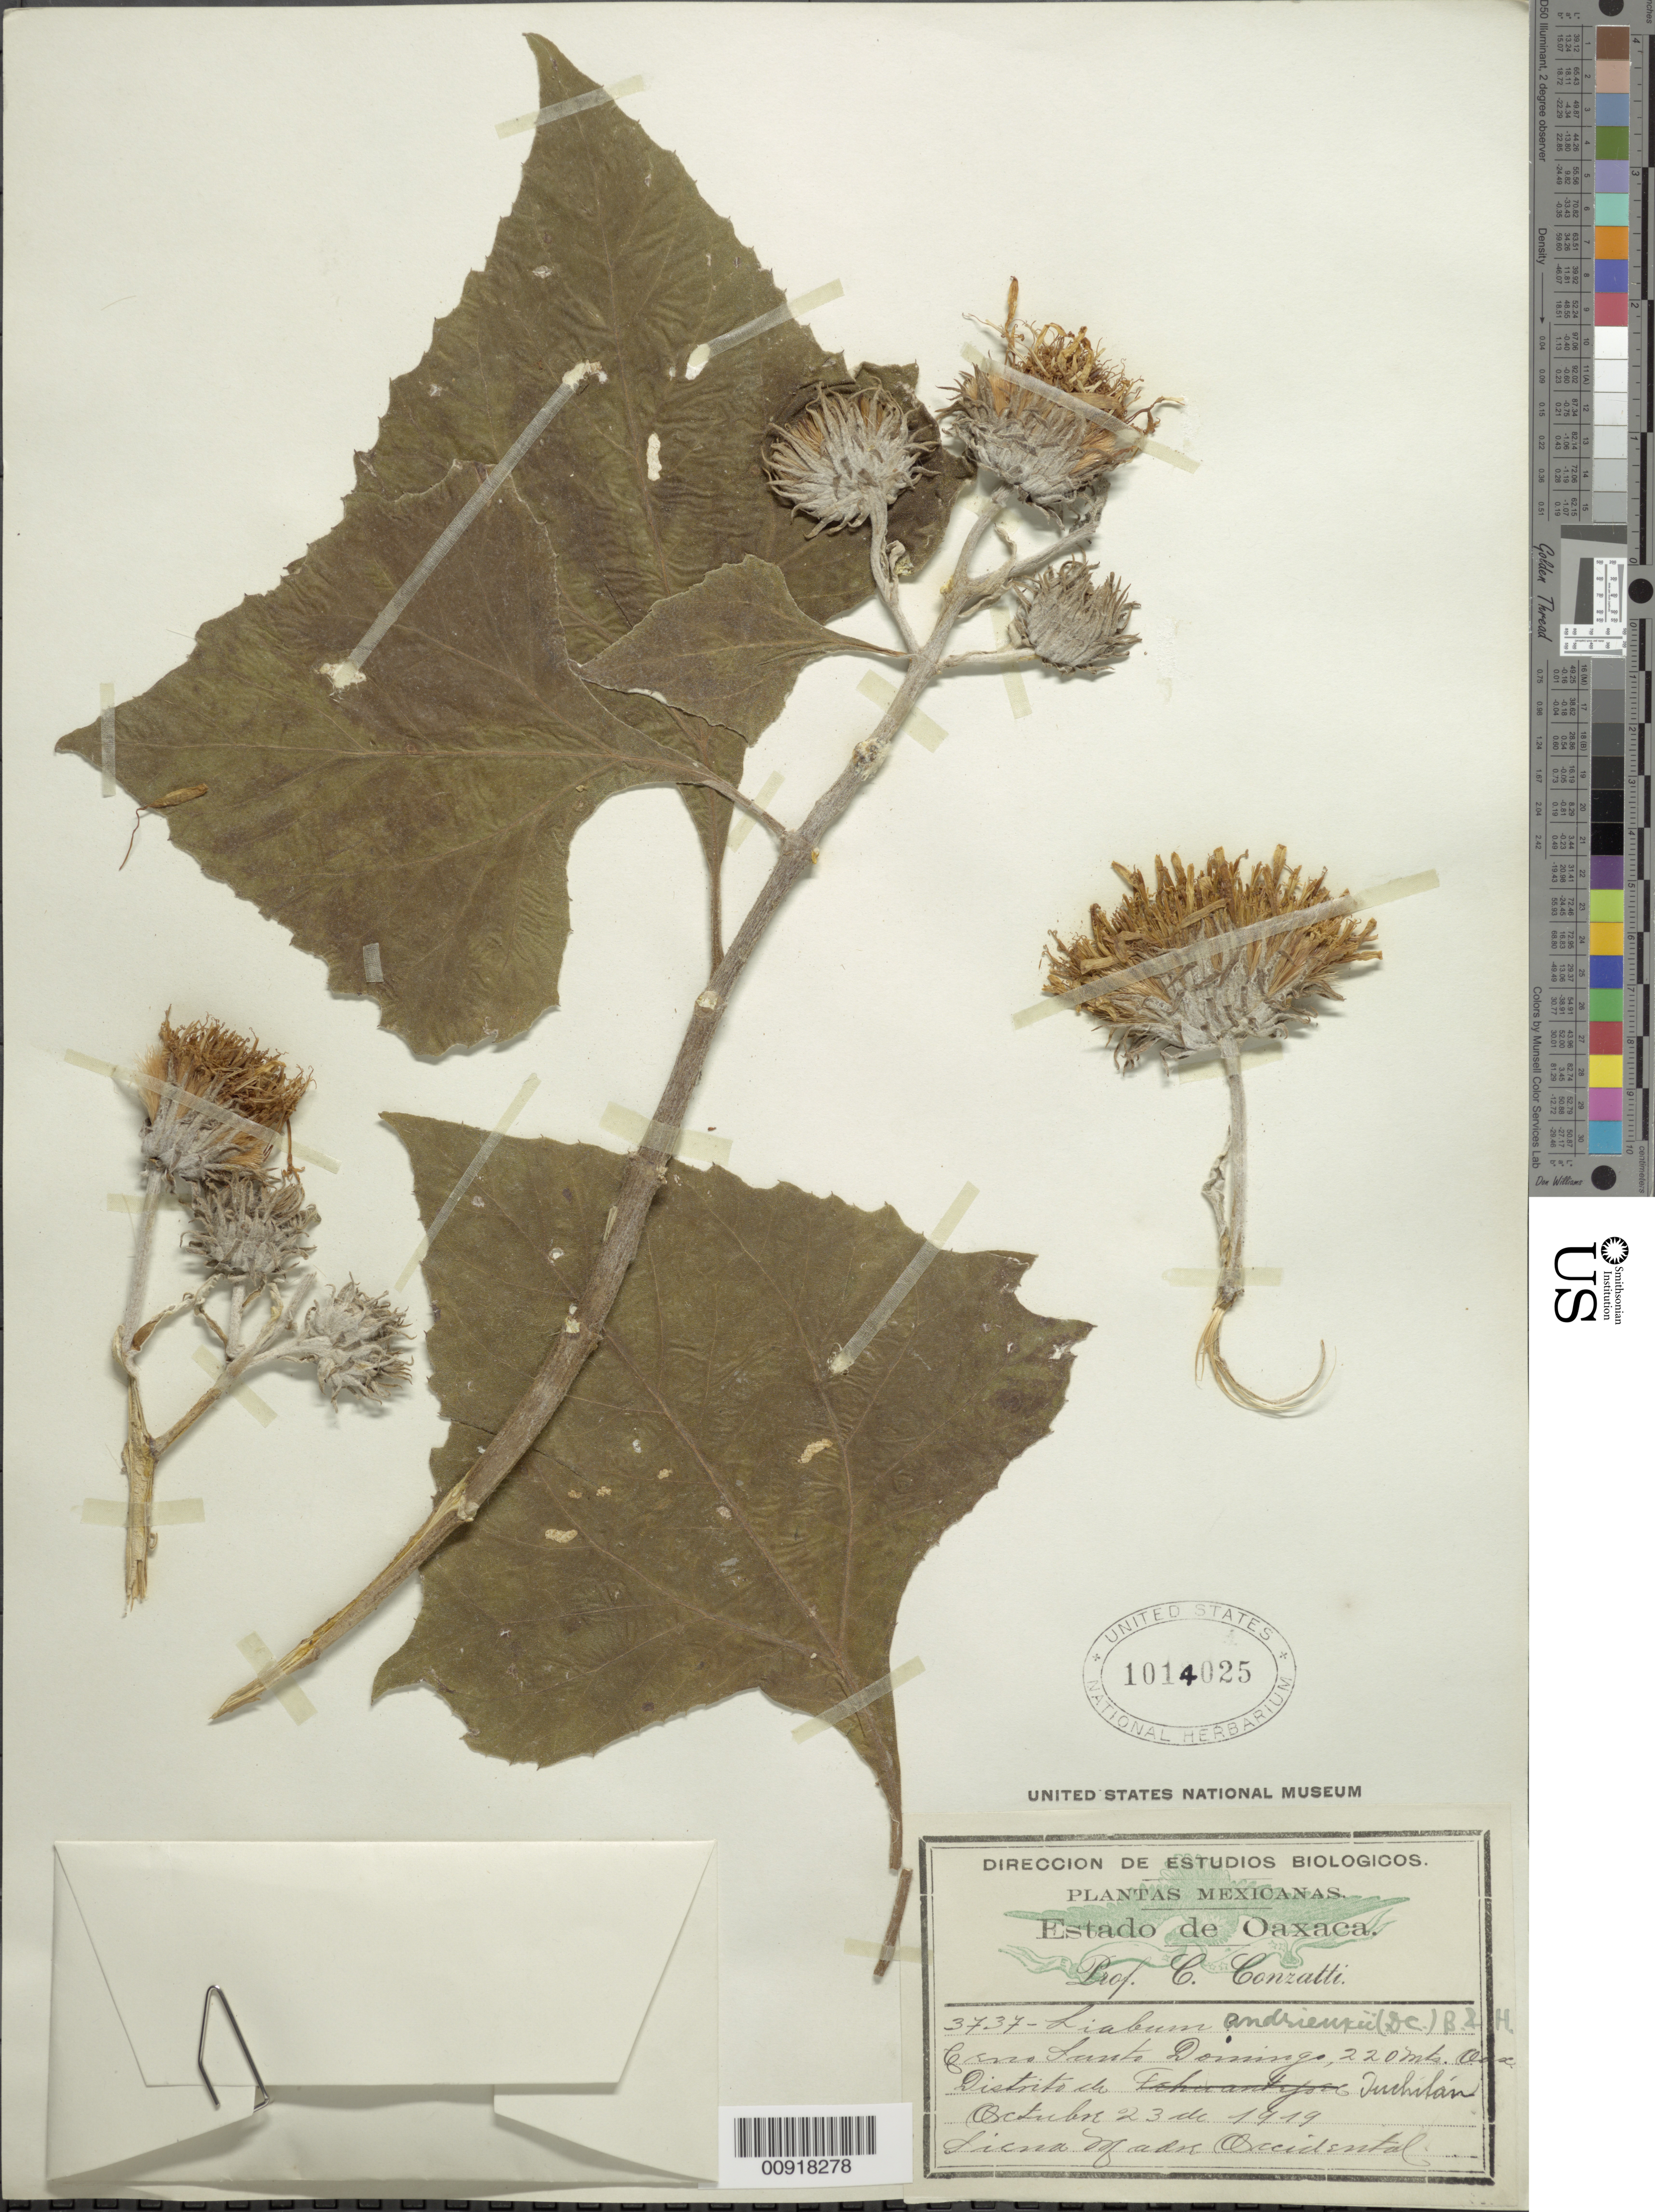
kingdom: Plantae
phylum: Tracheophyta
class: Magnoliopsida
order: Asterales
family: Asteraceae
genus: Sinclairia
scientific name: Sinclairia andrieuxii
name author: (DC.) H. Rob. & Brettell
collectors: C. Conzatti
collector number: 3737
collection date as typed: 23 October 1919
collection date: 1919-10-23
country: Mexico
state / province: Oaxaca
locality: Cerro Santo Domingo, Cuicatlán, Sierra Madre Occidental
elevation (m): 220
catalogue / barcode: US 1014025